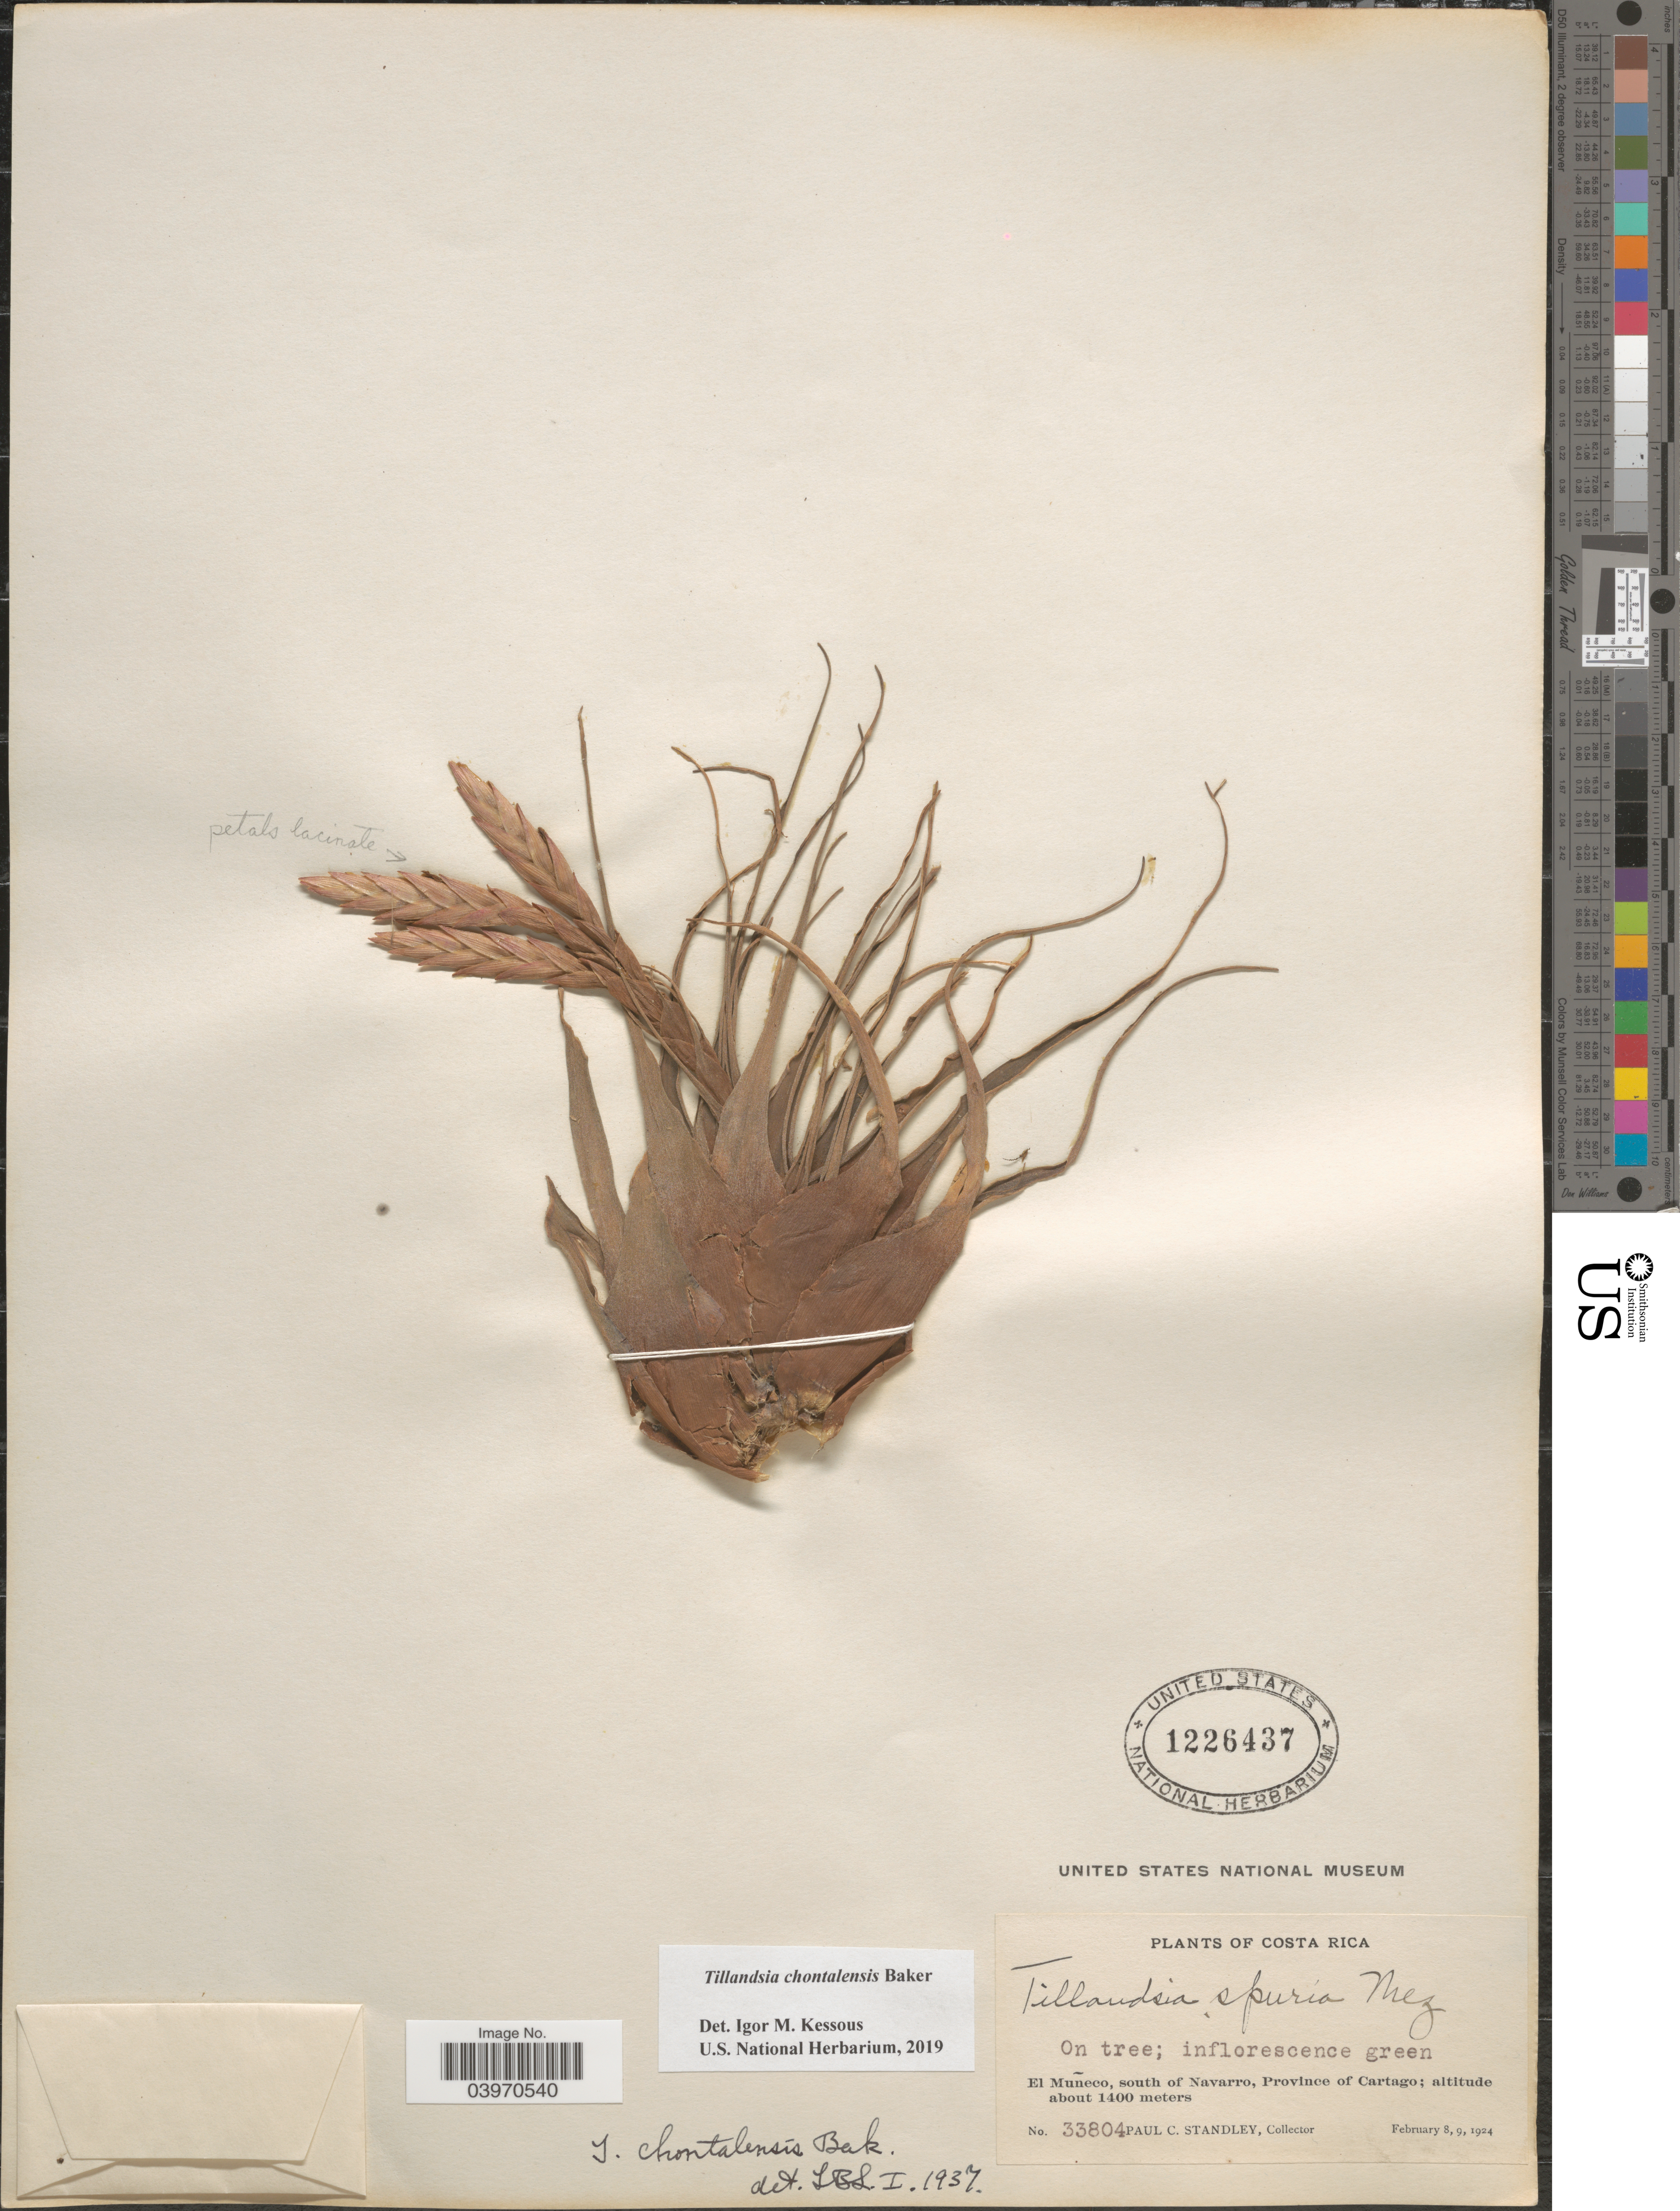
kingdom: Plantae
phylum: Tracheophyta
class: Liliopsida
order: Poales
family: Bromeliaceae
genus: Tillandsia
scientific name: Tillandsia chontalensis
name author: Baker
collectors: P. C. Standley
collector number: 33804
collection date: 1924-02-08/1924-02-09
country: Costa Rica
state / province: Cartago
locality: El Muñeco, south of Navarro.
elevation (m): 1400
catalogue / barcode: US 1226437